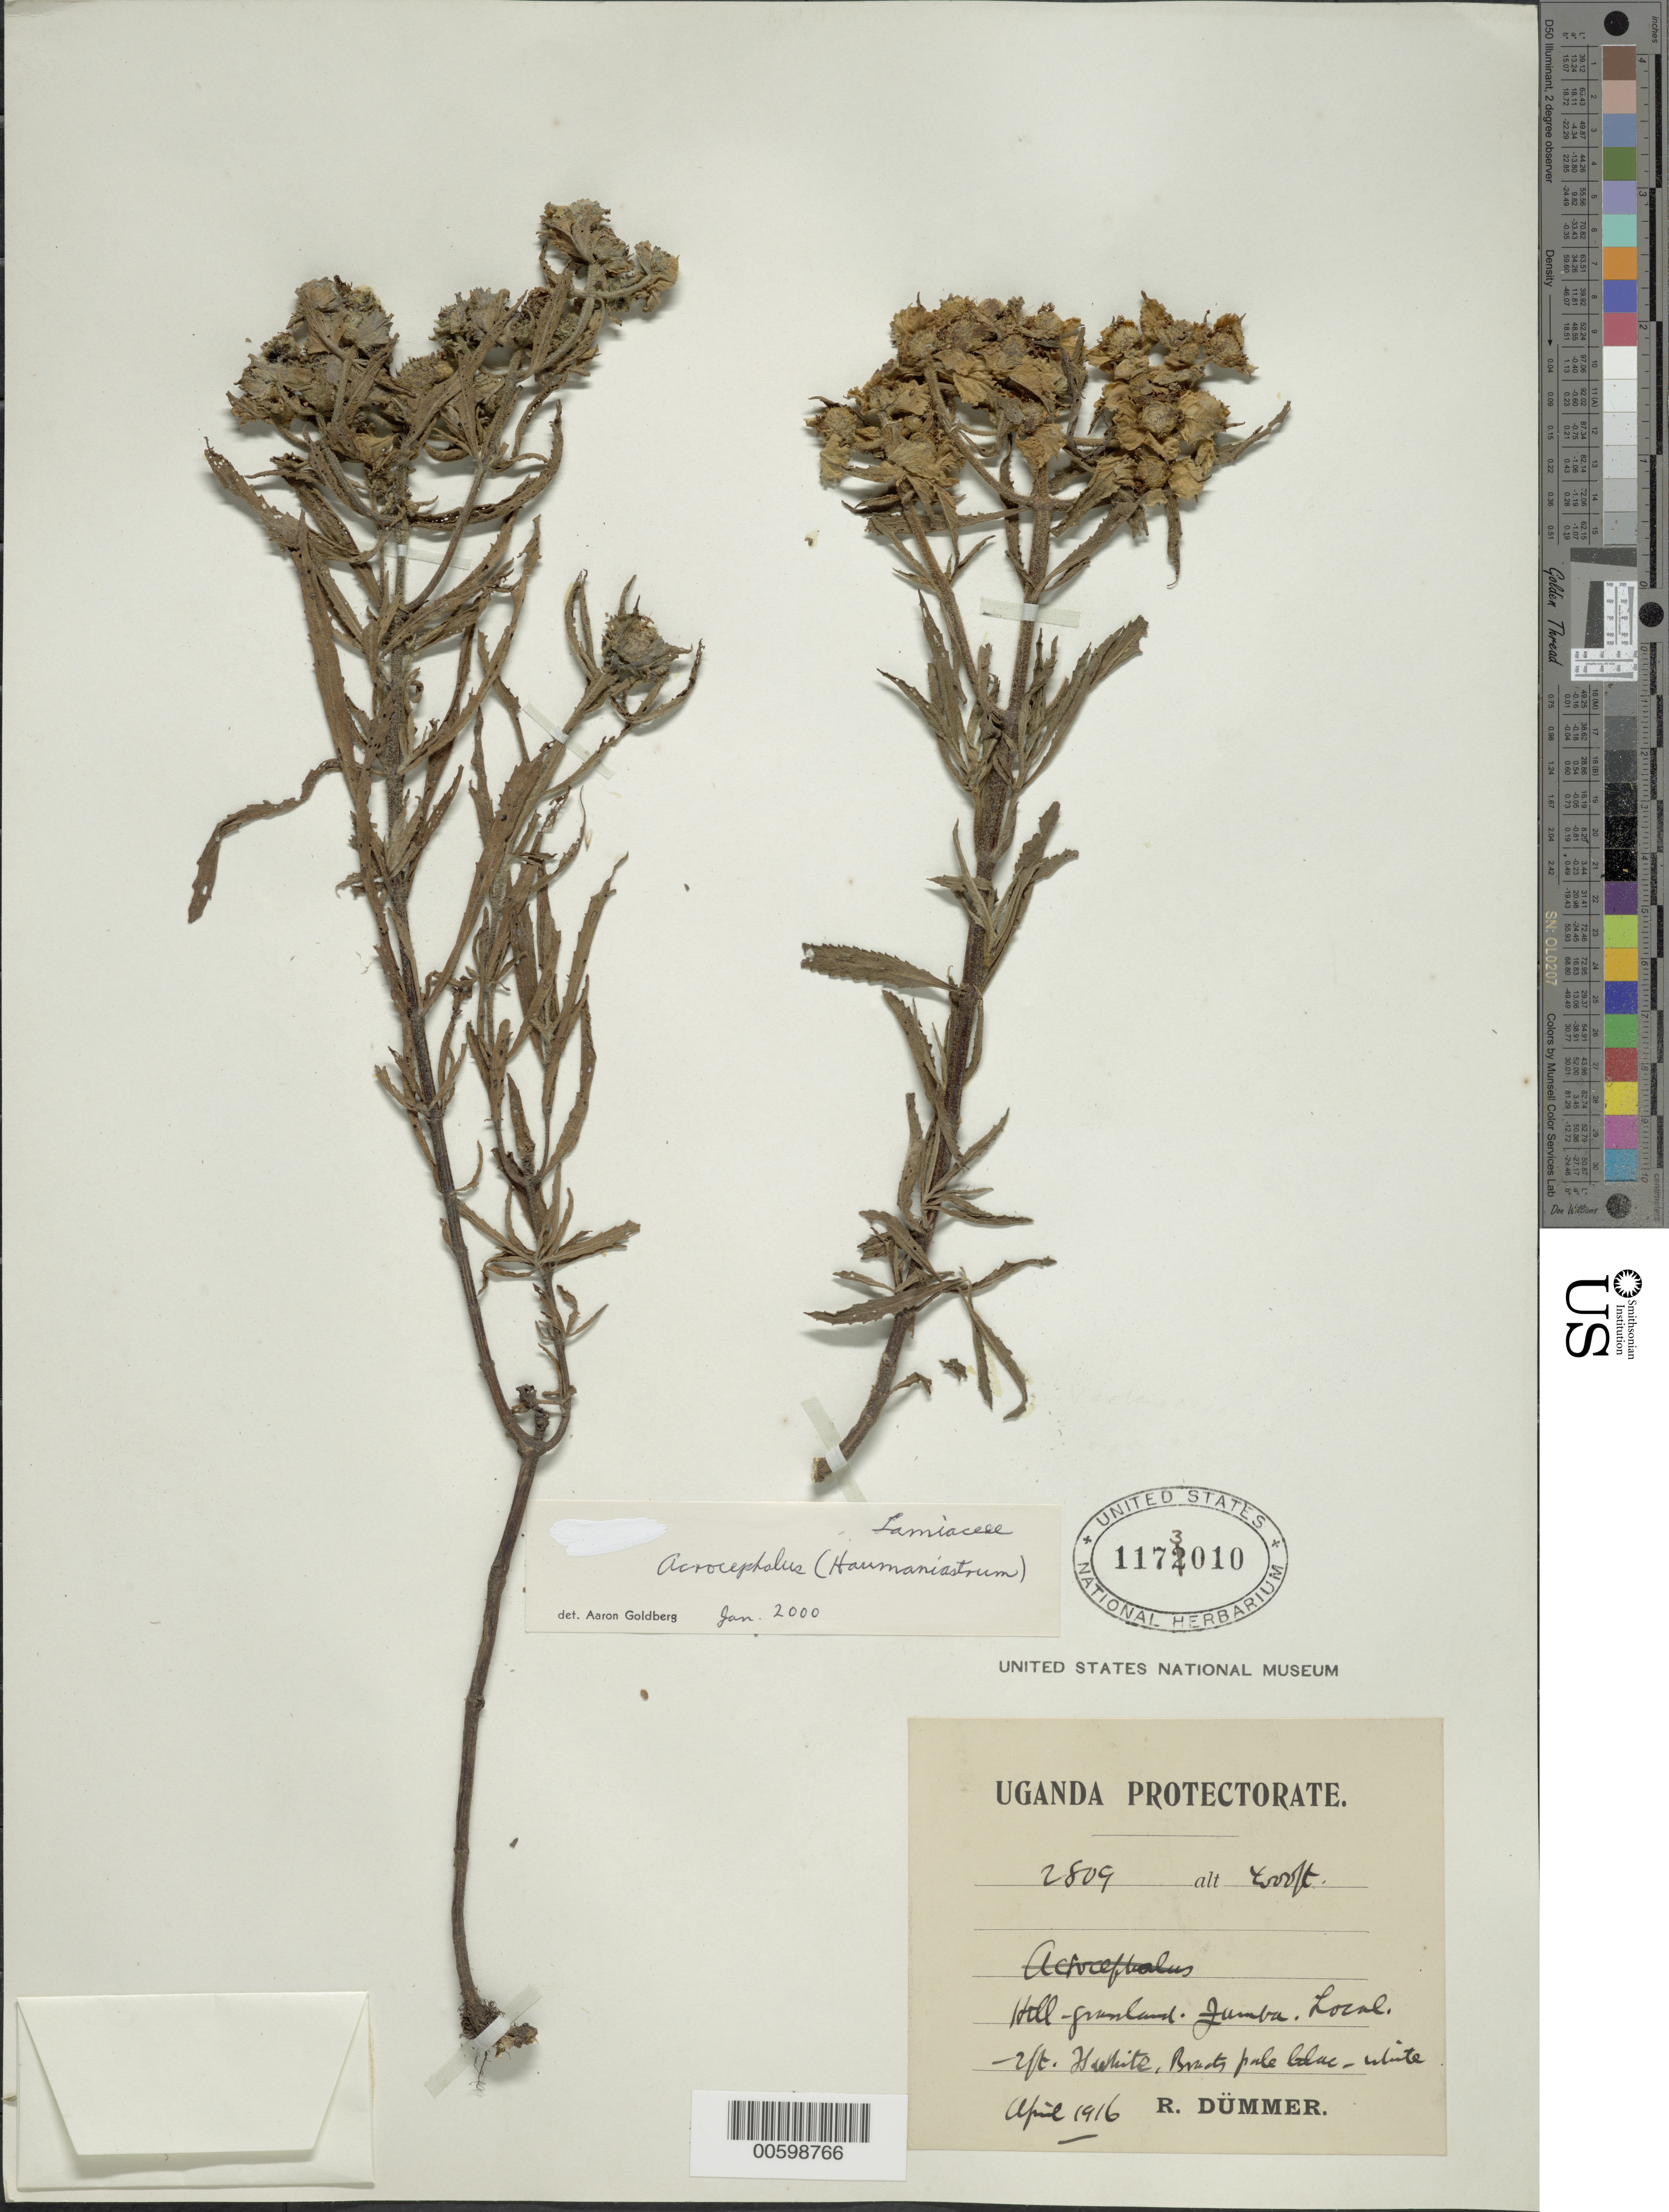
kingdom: Plantae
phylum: Tracheophyta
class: Magnoliopsida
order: Lamiales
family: Lamiaceae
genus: Acrocephalus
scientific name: Acrocephalus sp.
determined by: Goldberg, Aaron, (US), NMNH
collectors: R. A. Dümmer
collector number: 2809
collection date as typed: Apr 1916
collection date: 1916-04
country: Uganda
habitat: Idle grassland, 2 ft, fl. white, Bracts pale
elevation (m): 1219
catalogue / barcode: US 1173010